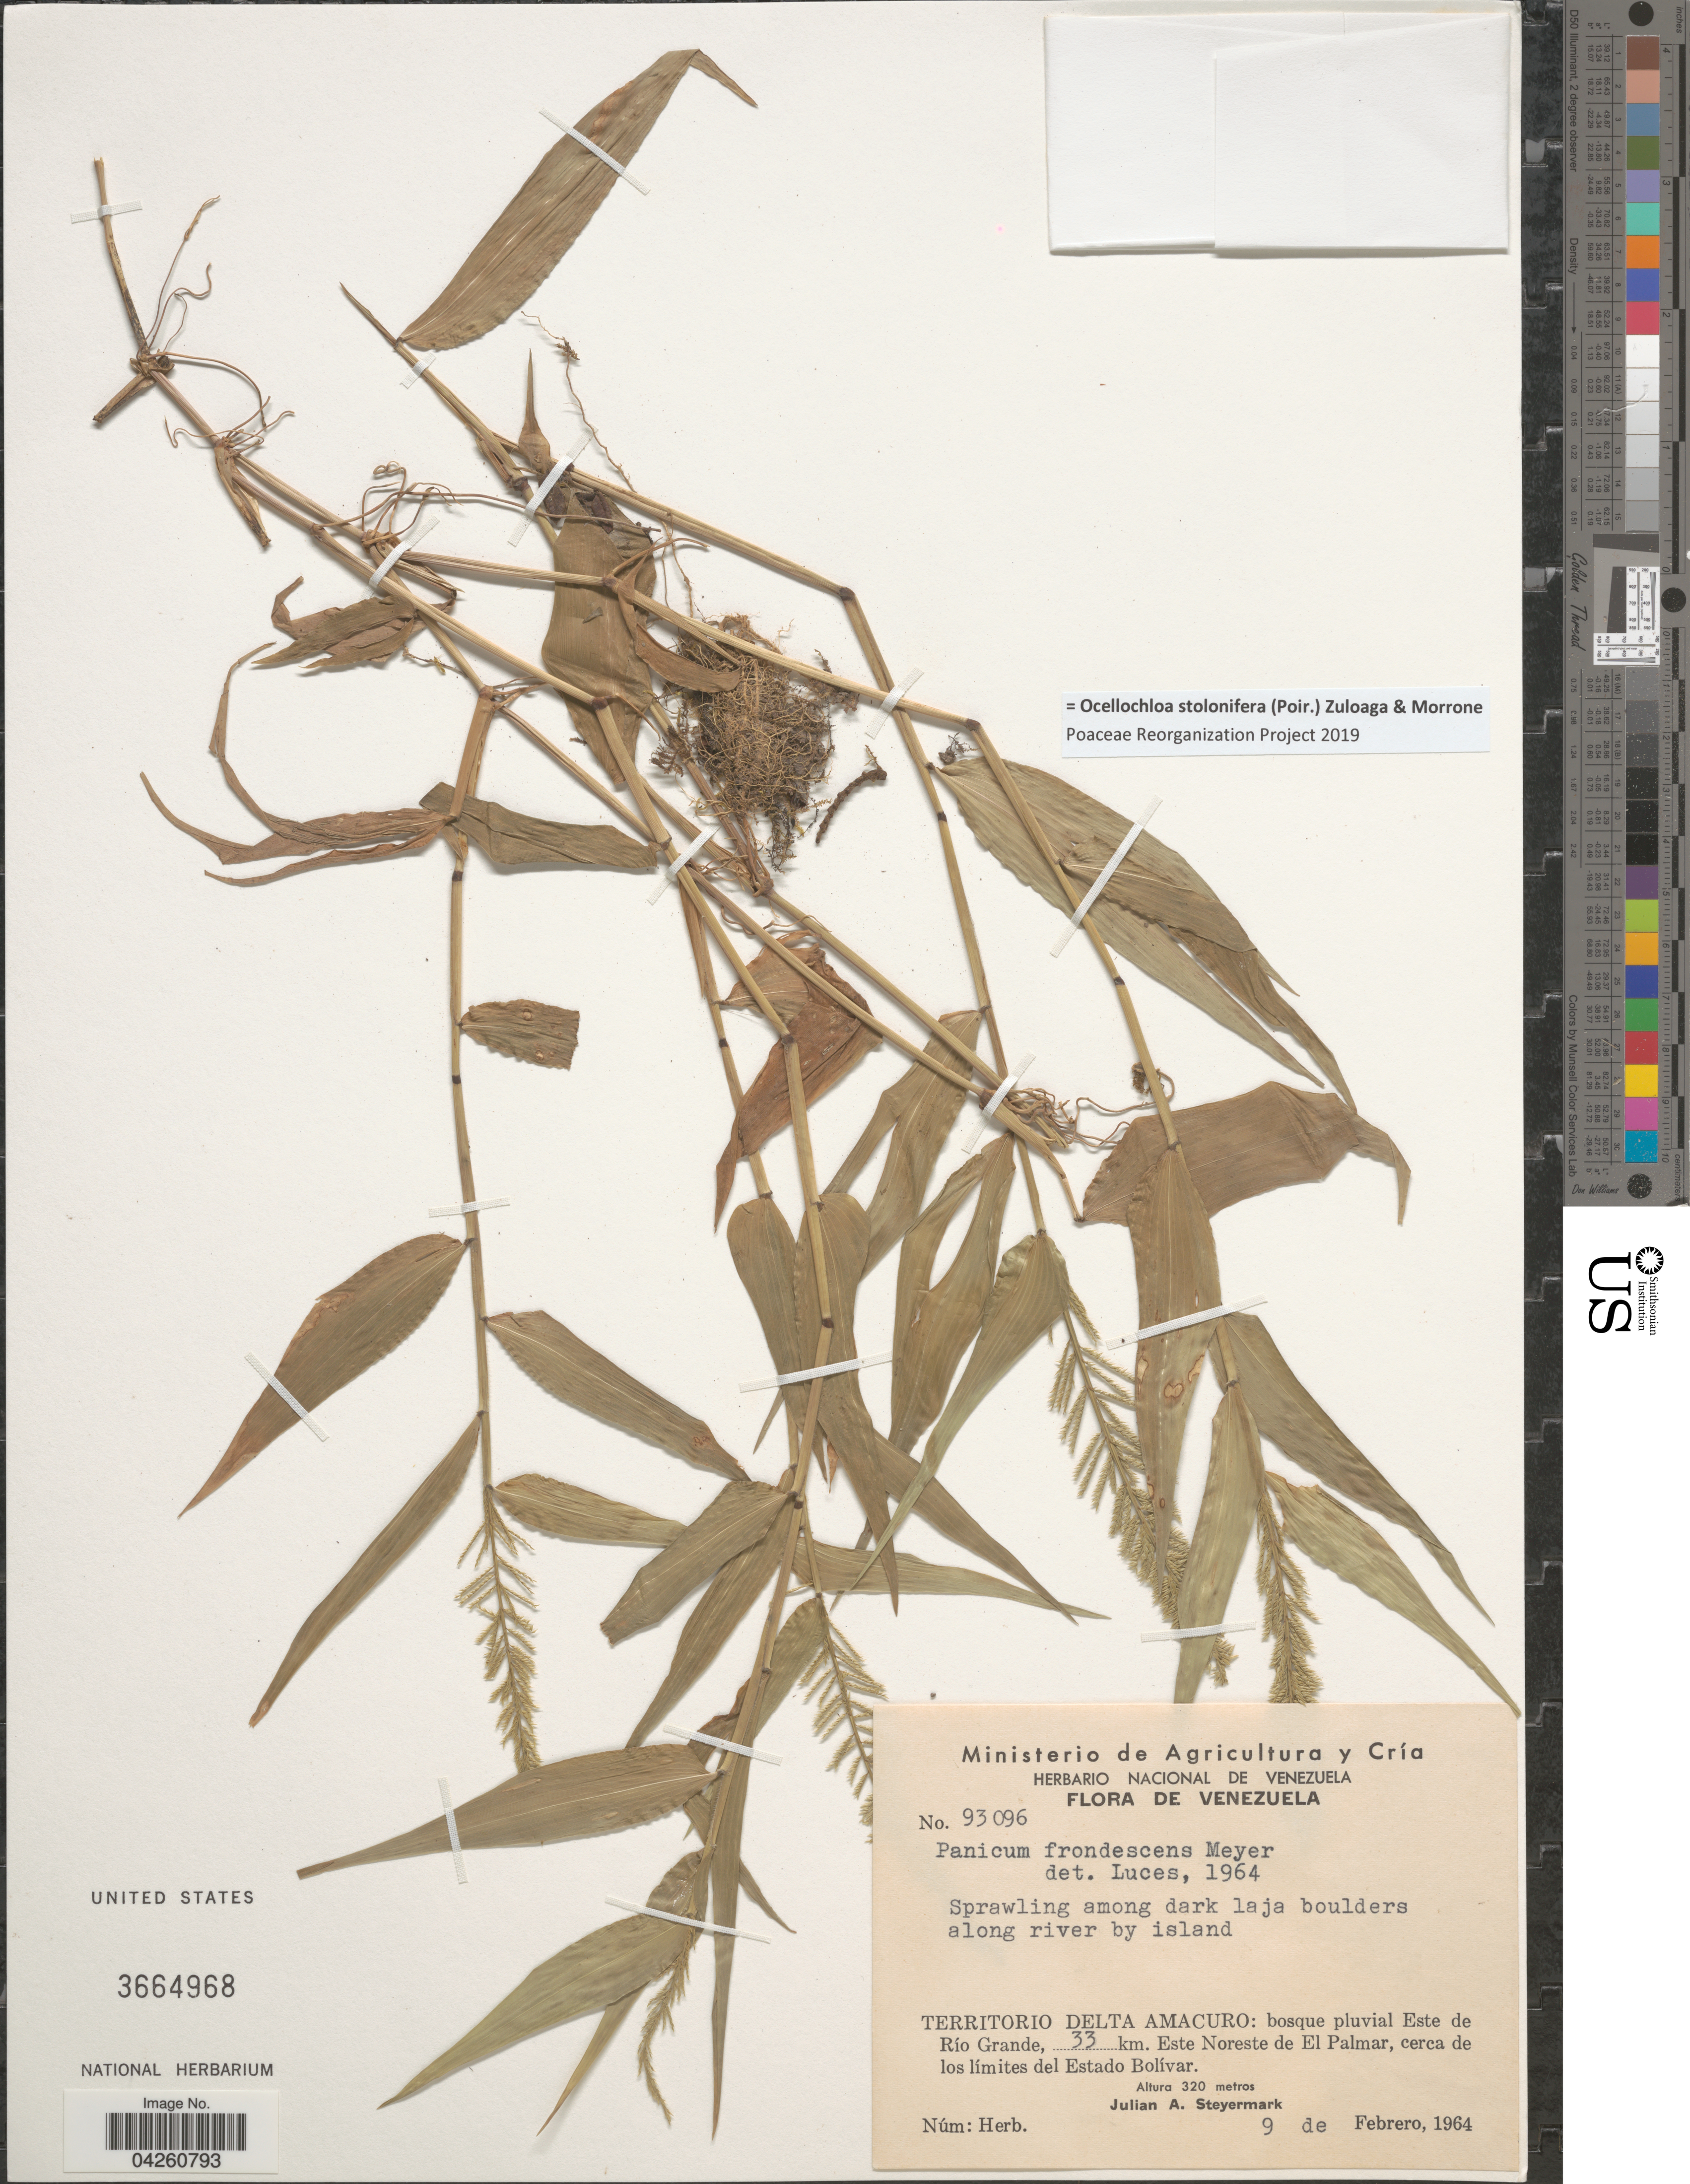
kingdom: Plantae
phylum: Tracheophyta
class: Liliopsida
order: Poales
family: Poaceae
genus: Ocellochloa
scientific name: Ocellochloa stolonifera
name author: (Poir.) Zuloaga & Morrone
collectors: J. Steyermark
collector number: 93096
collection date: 1964-02-09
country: Venezuela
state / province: Delta Amacuro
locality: Among dark laja boulders along river by island. Territorio Delta Amacuro: bosque pluvial Este de Río Grande, 33 km. Este Noreste de El Palmar, cerca de los límites del Estado Bolívar.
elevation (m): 320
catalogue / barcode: US 3664968